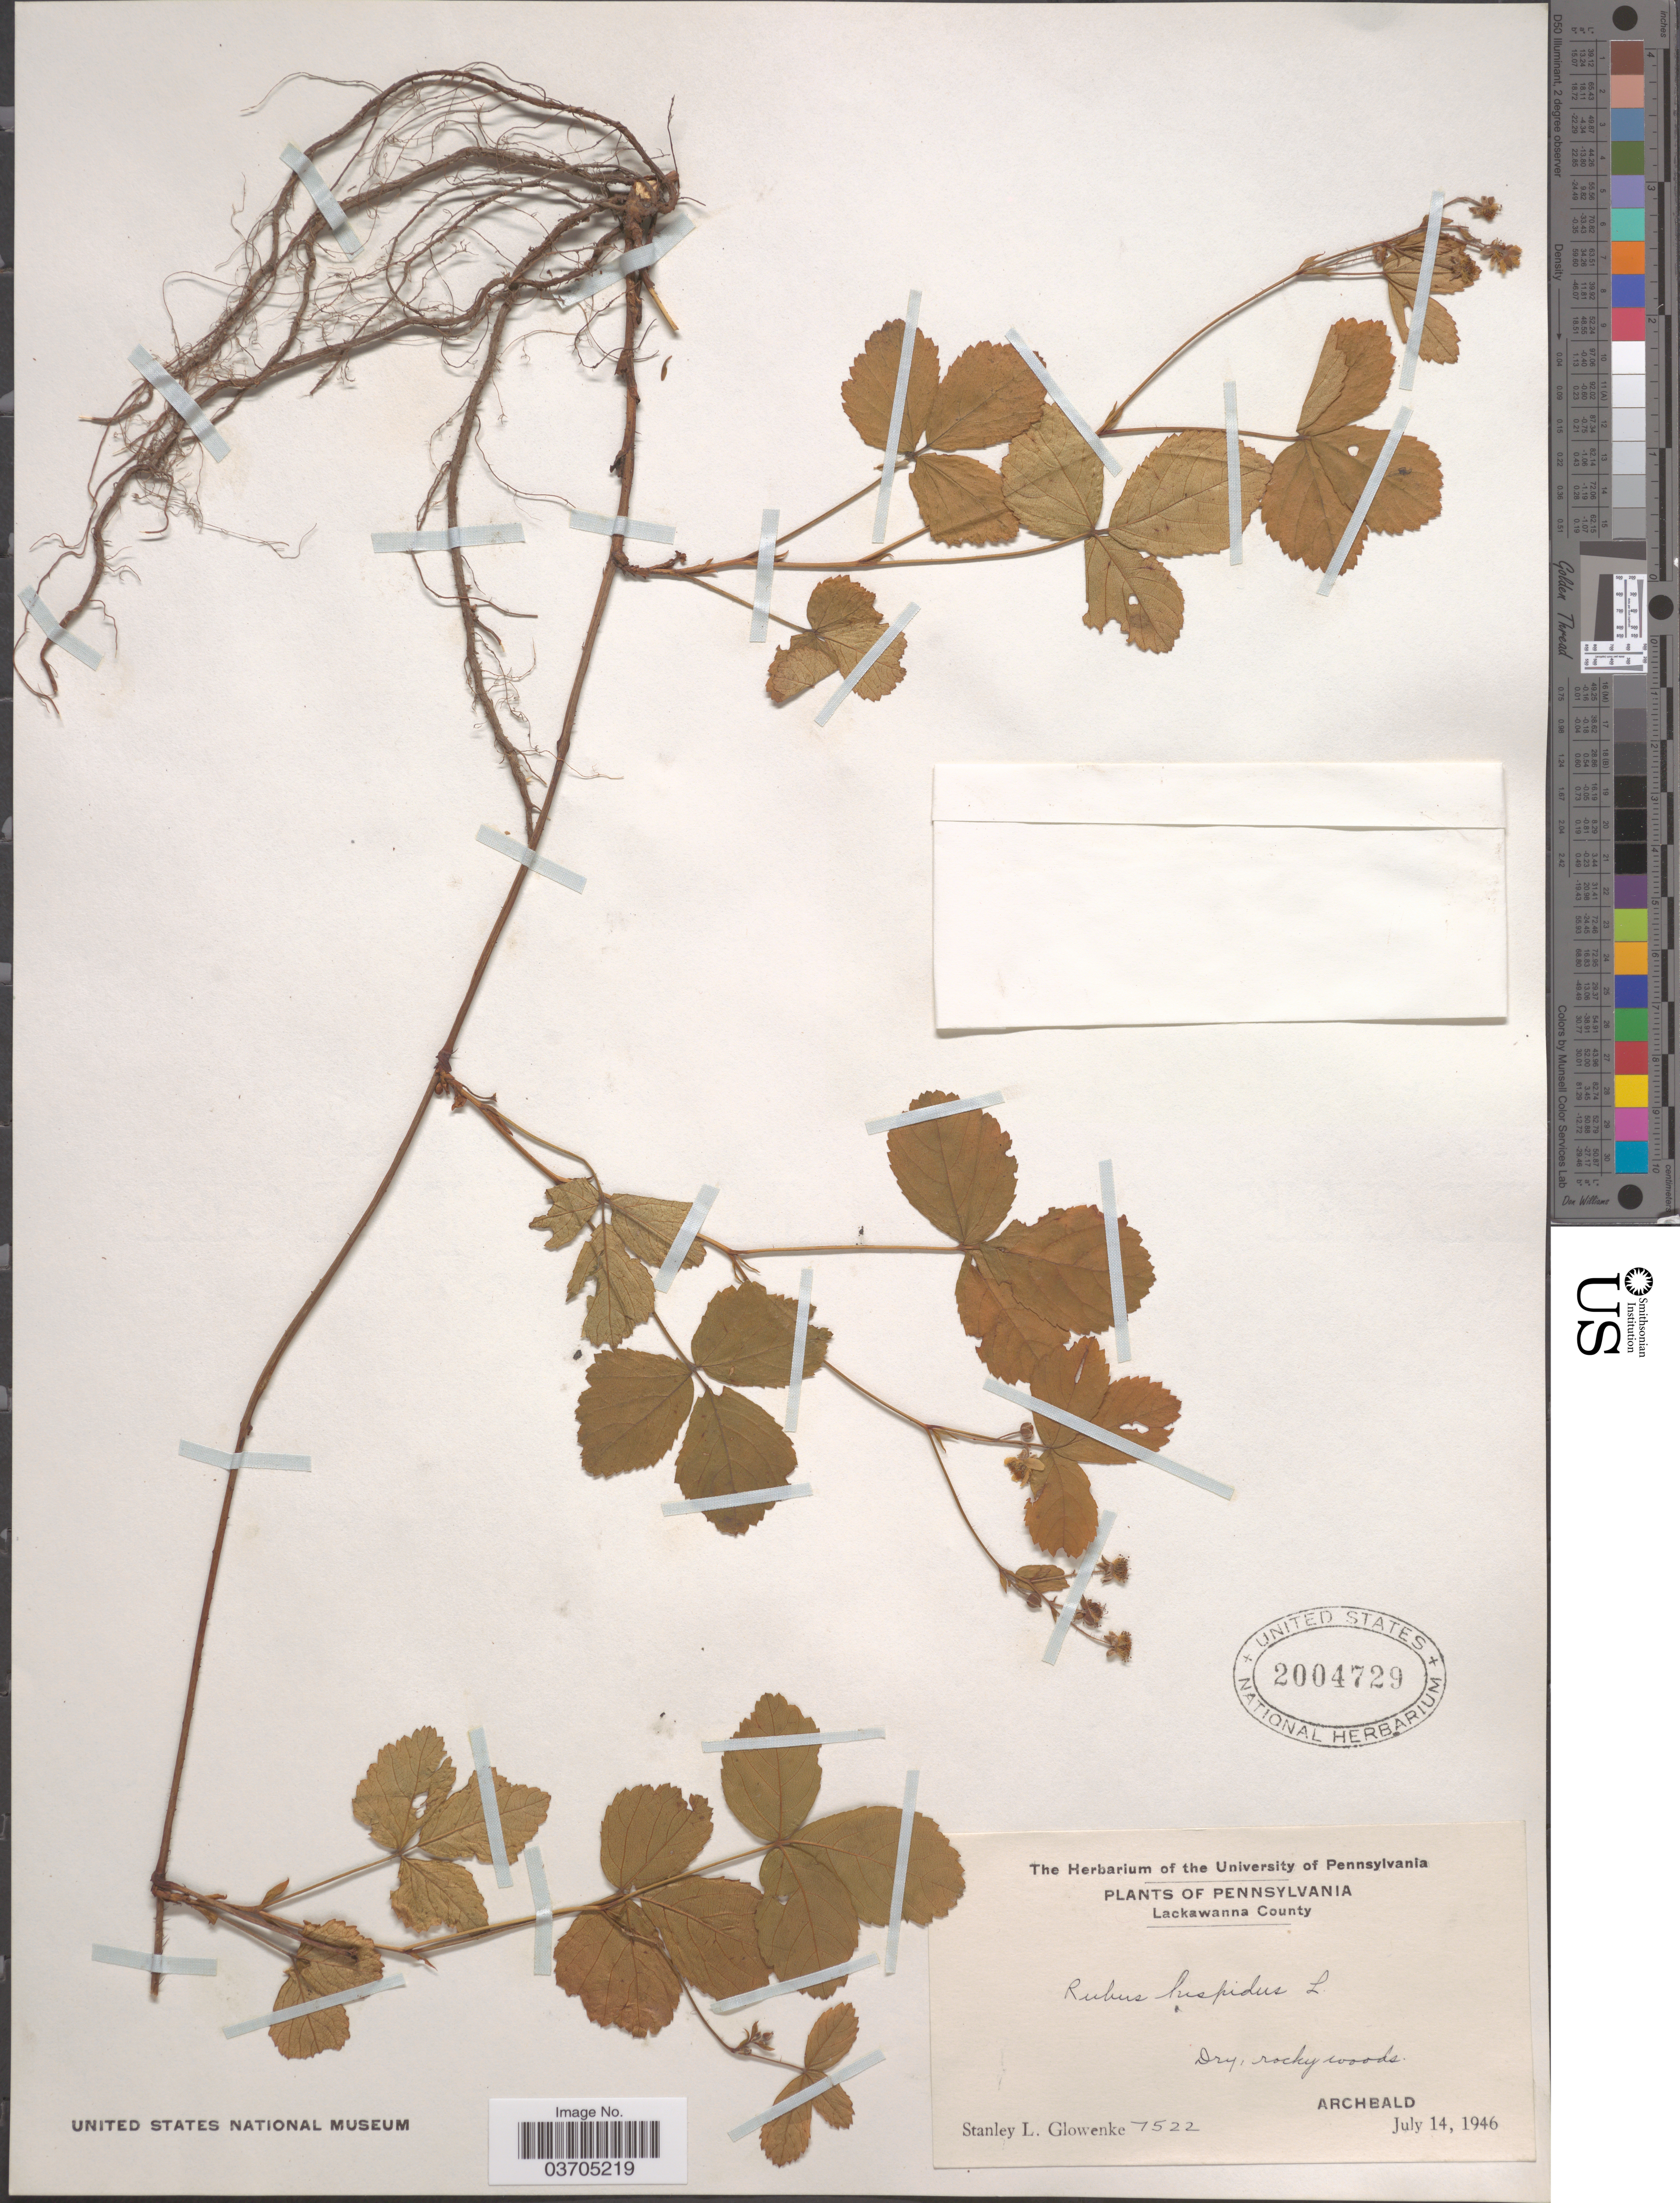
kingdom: Plantae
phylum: Tracheophyta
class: Magnoliopsida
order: Rosales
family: Rosaceae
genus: Rubus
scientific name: Rubus hispidus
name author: L.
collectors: S. Glowenke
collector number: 7522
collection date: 1946-07-14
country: United States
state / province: Pennsylvania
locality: Lackawanna County. Archbald.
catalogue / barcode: US 2004729